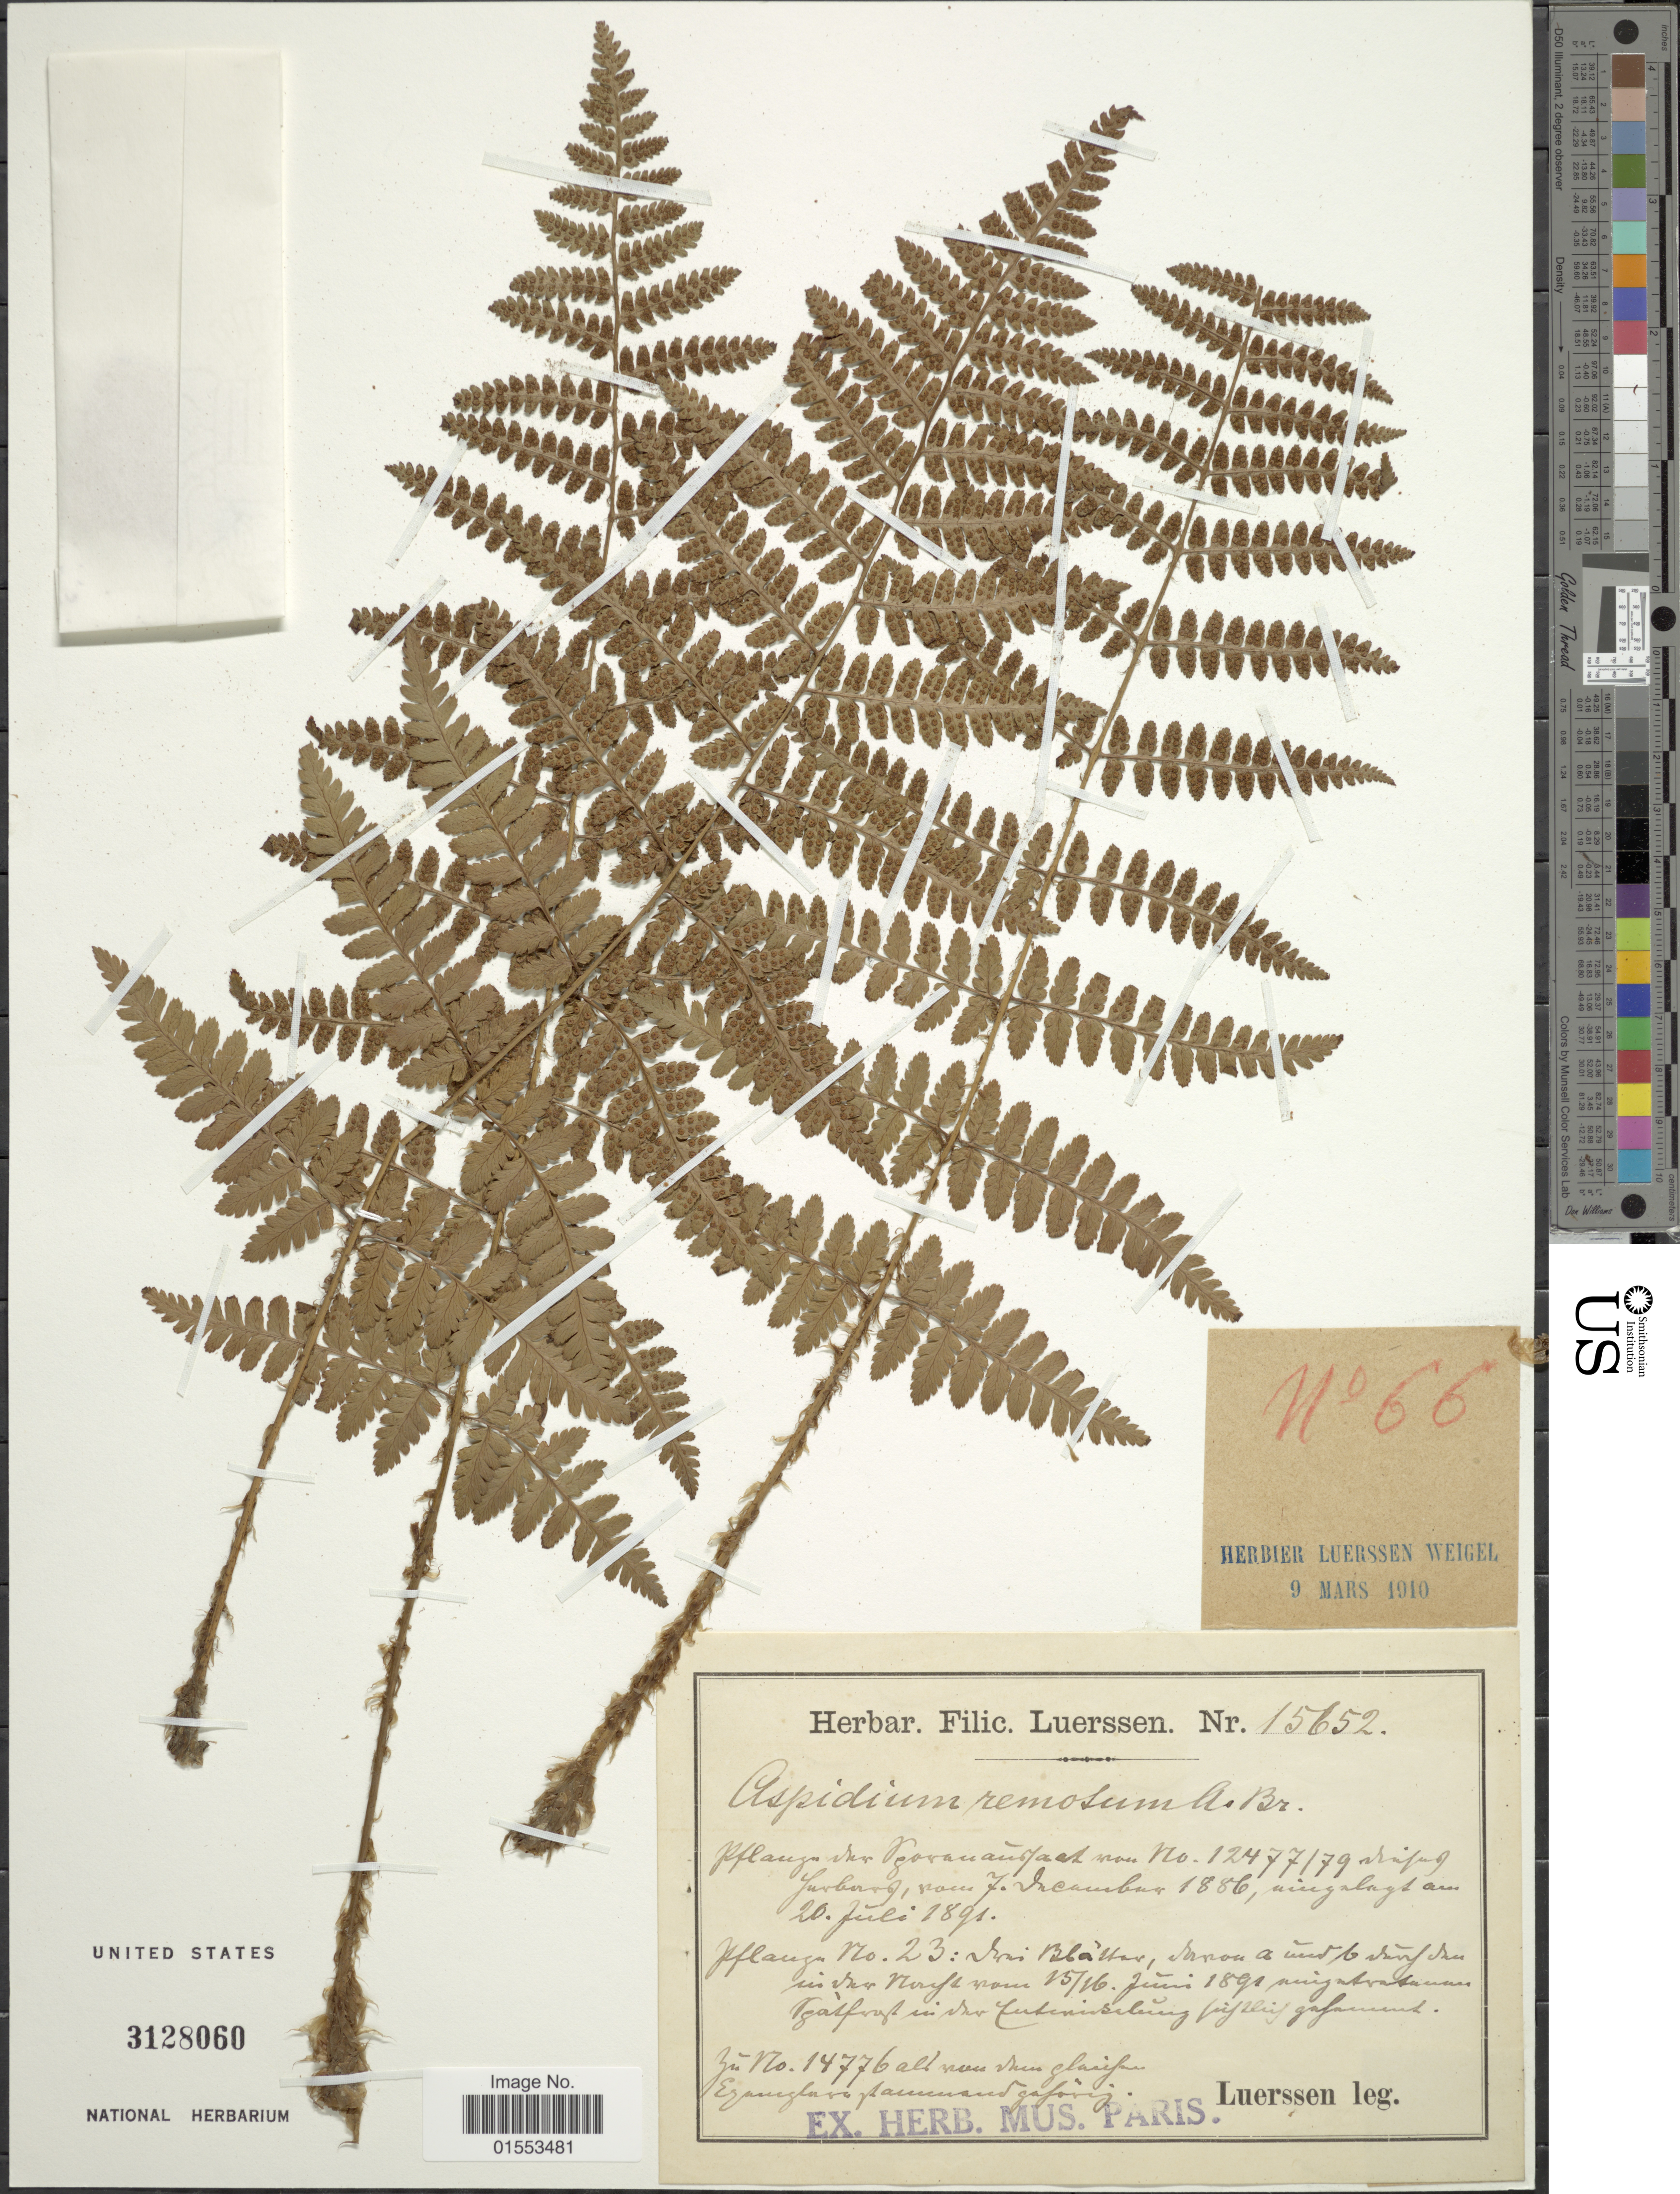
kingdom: Plantae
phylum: Tracheophyta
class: Polypodiopsida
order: Polypodiales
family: Dryopteridaceae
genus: Dryopteris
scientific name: Dryopteris remota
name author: (A. Braun) Hayek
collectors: Luerssen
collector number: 15652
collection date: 1891-07-20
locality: Vorzanfach, Jurburg , vom F. [illegible text]cumber.[interpreted]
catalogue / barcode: US 3128060